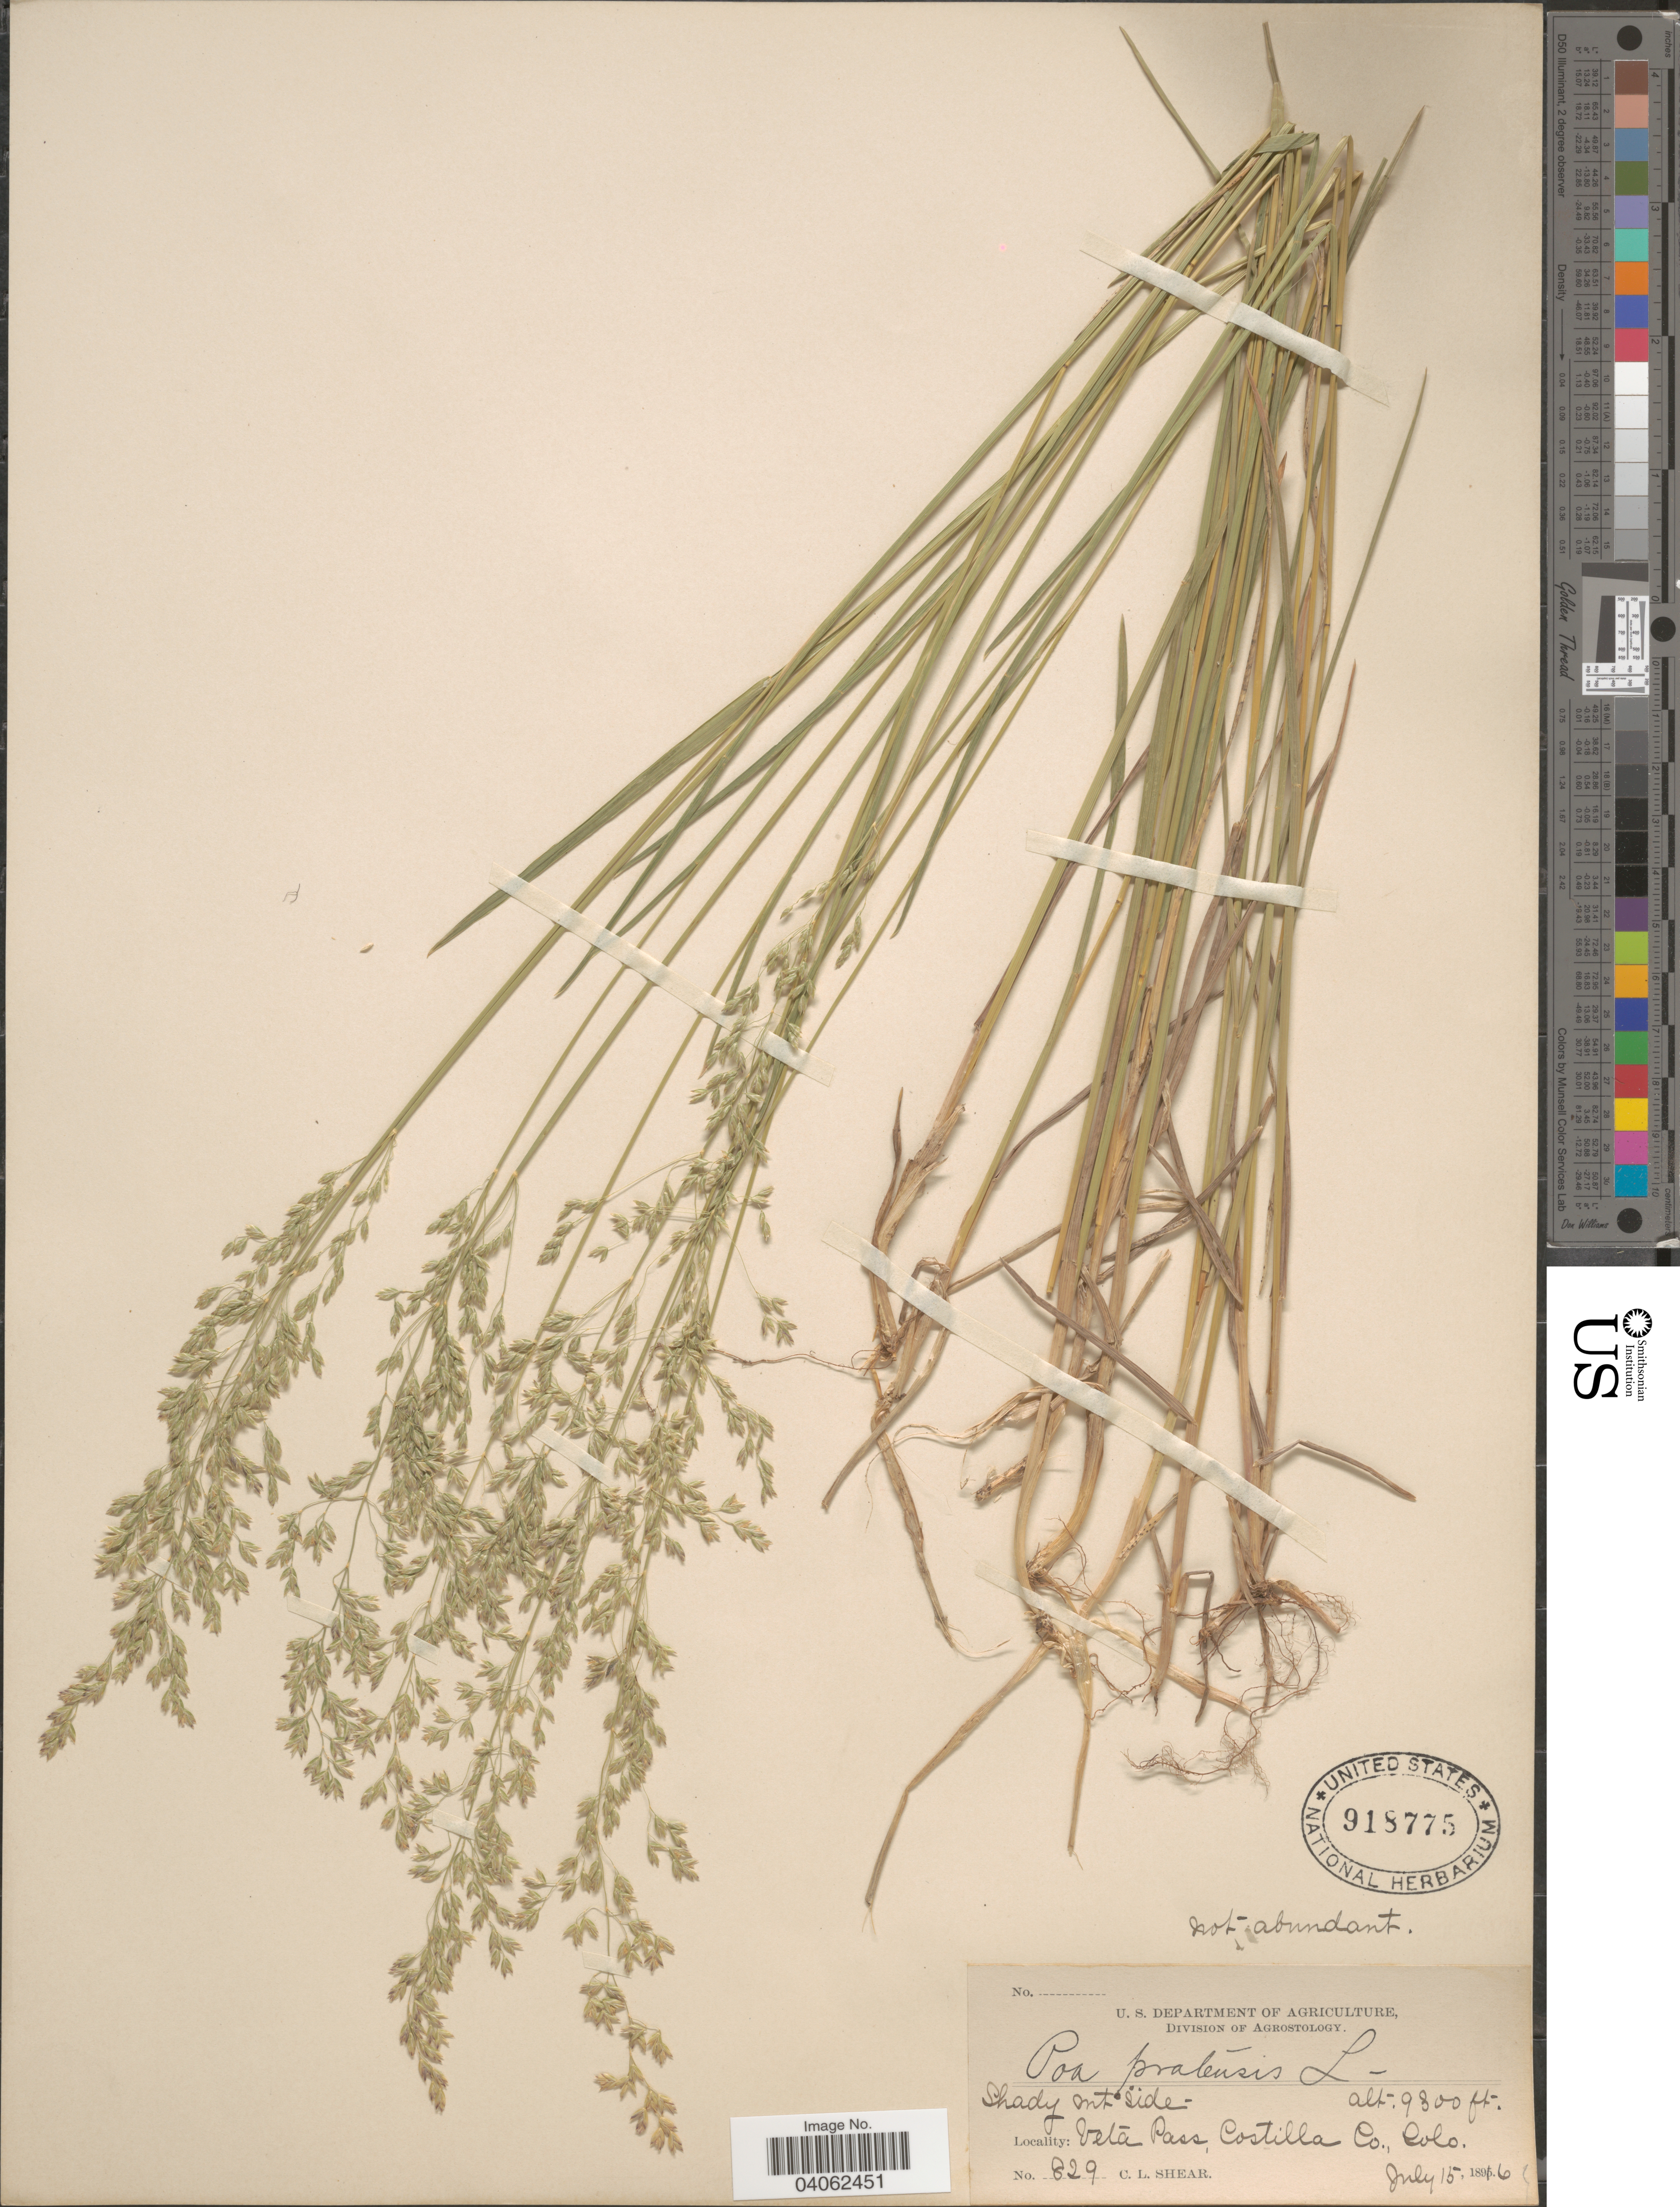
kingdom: Plantae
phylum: Tracheophyta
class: Liliopsida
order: Poales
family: Poaceae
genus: Poa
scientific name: Poa pratensis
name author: L.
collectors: C. L. Shear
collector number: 829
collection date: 1896-07-15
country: United States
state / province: Colorado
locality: Veta Pass, Costilla Co.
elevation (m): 2835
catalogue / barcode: US 918775